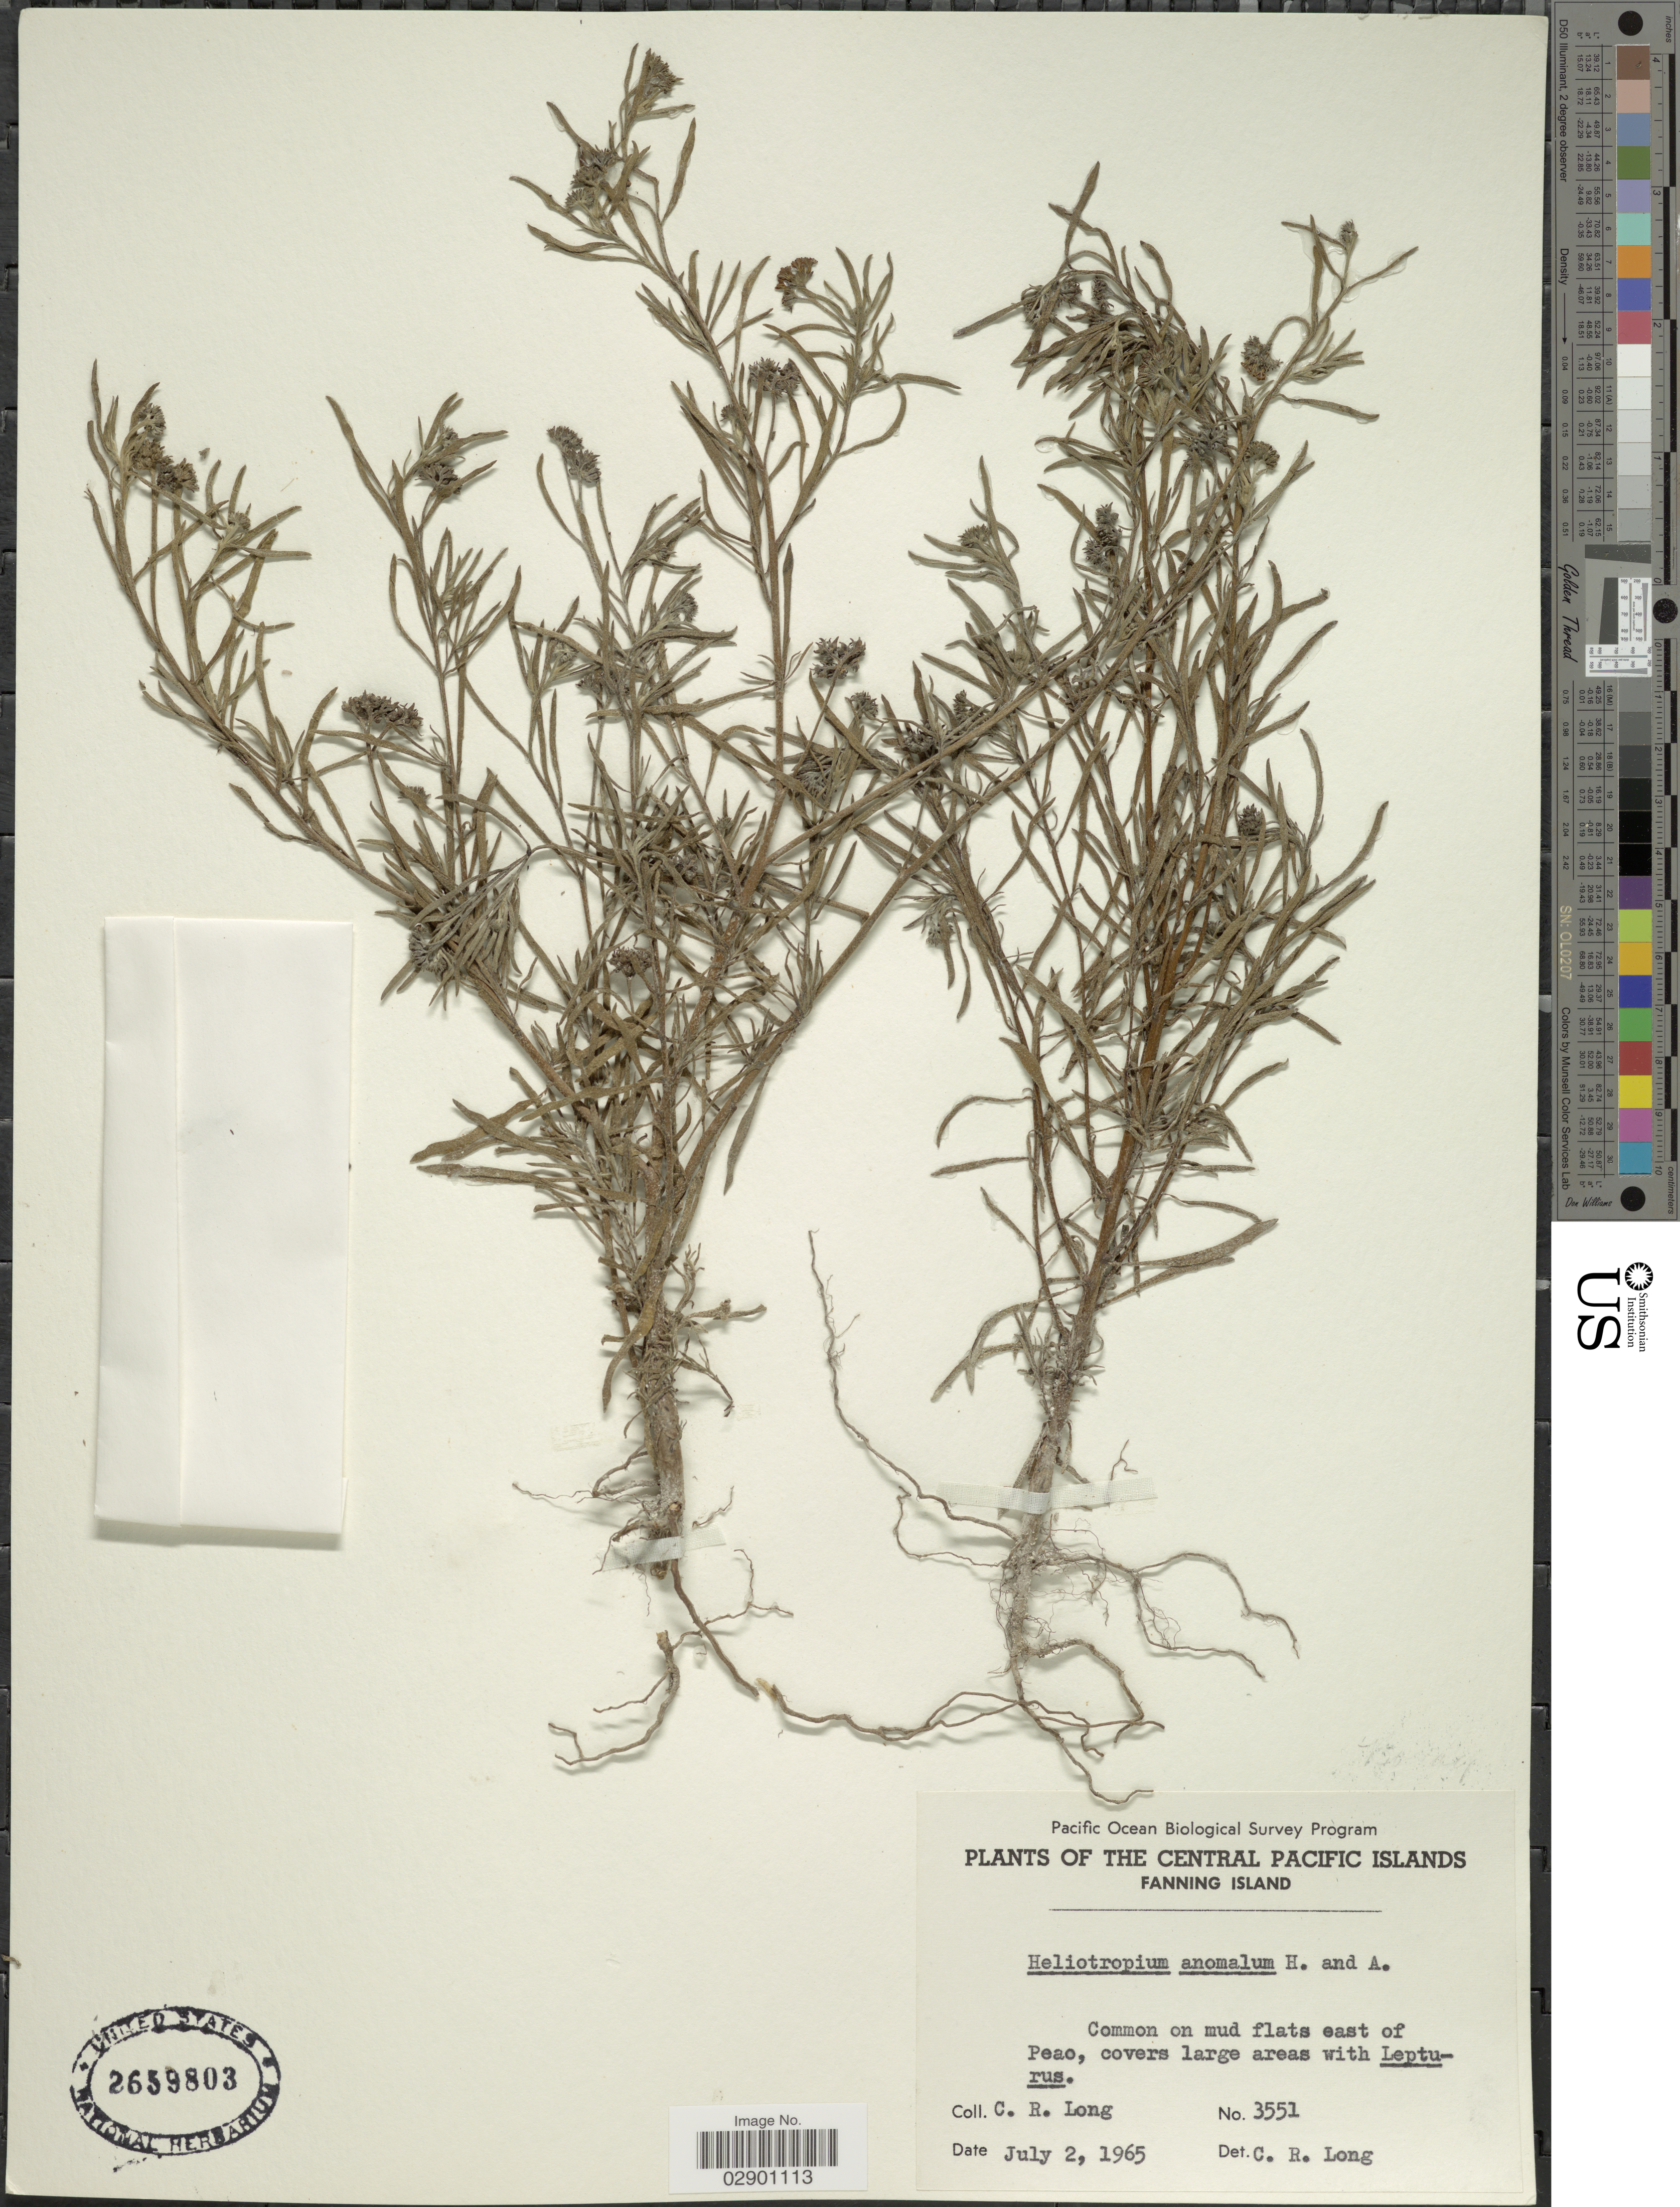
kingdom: Plantae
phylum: Tracheophyta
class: Magnoliopsida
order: Boraginales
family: Heliotropiaceae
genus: Heliotropium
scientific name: Heliotropium anomalum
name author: Hook. & Arn.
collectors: C. R. Long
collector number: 3551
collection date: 1965-07-02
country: Kiribati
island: Fanning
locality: The Central Pacific Islands. Fanning Island. Common on mud flats east of Peao, covers large areas with Lepturus.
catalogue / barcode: US 2639803